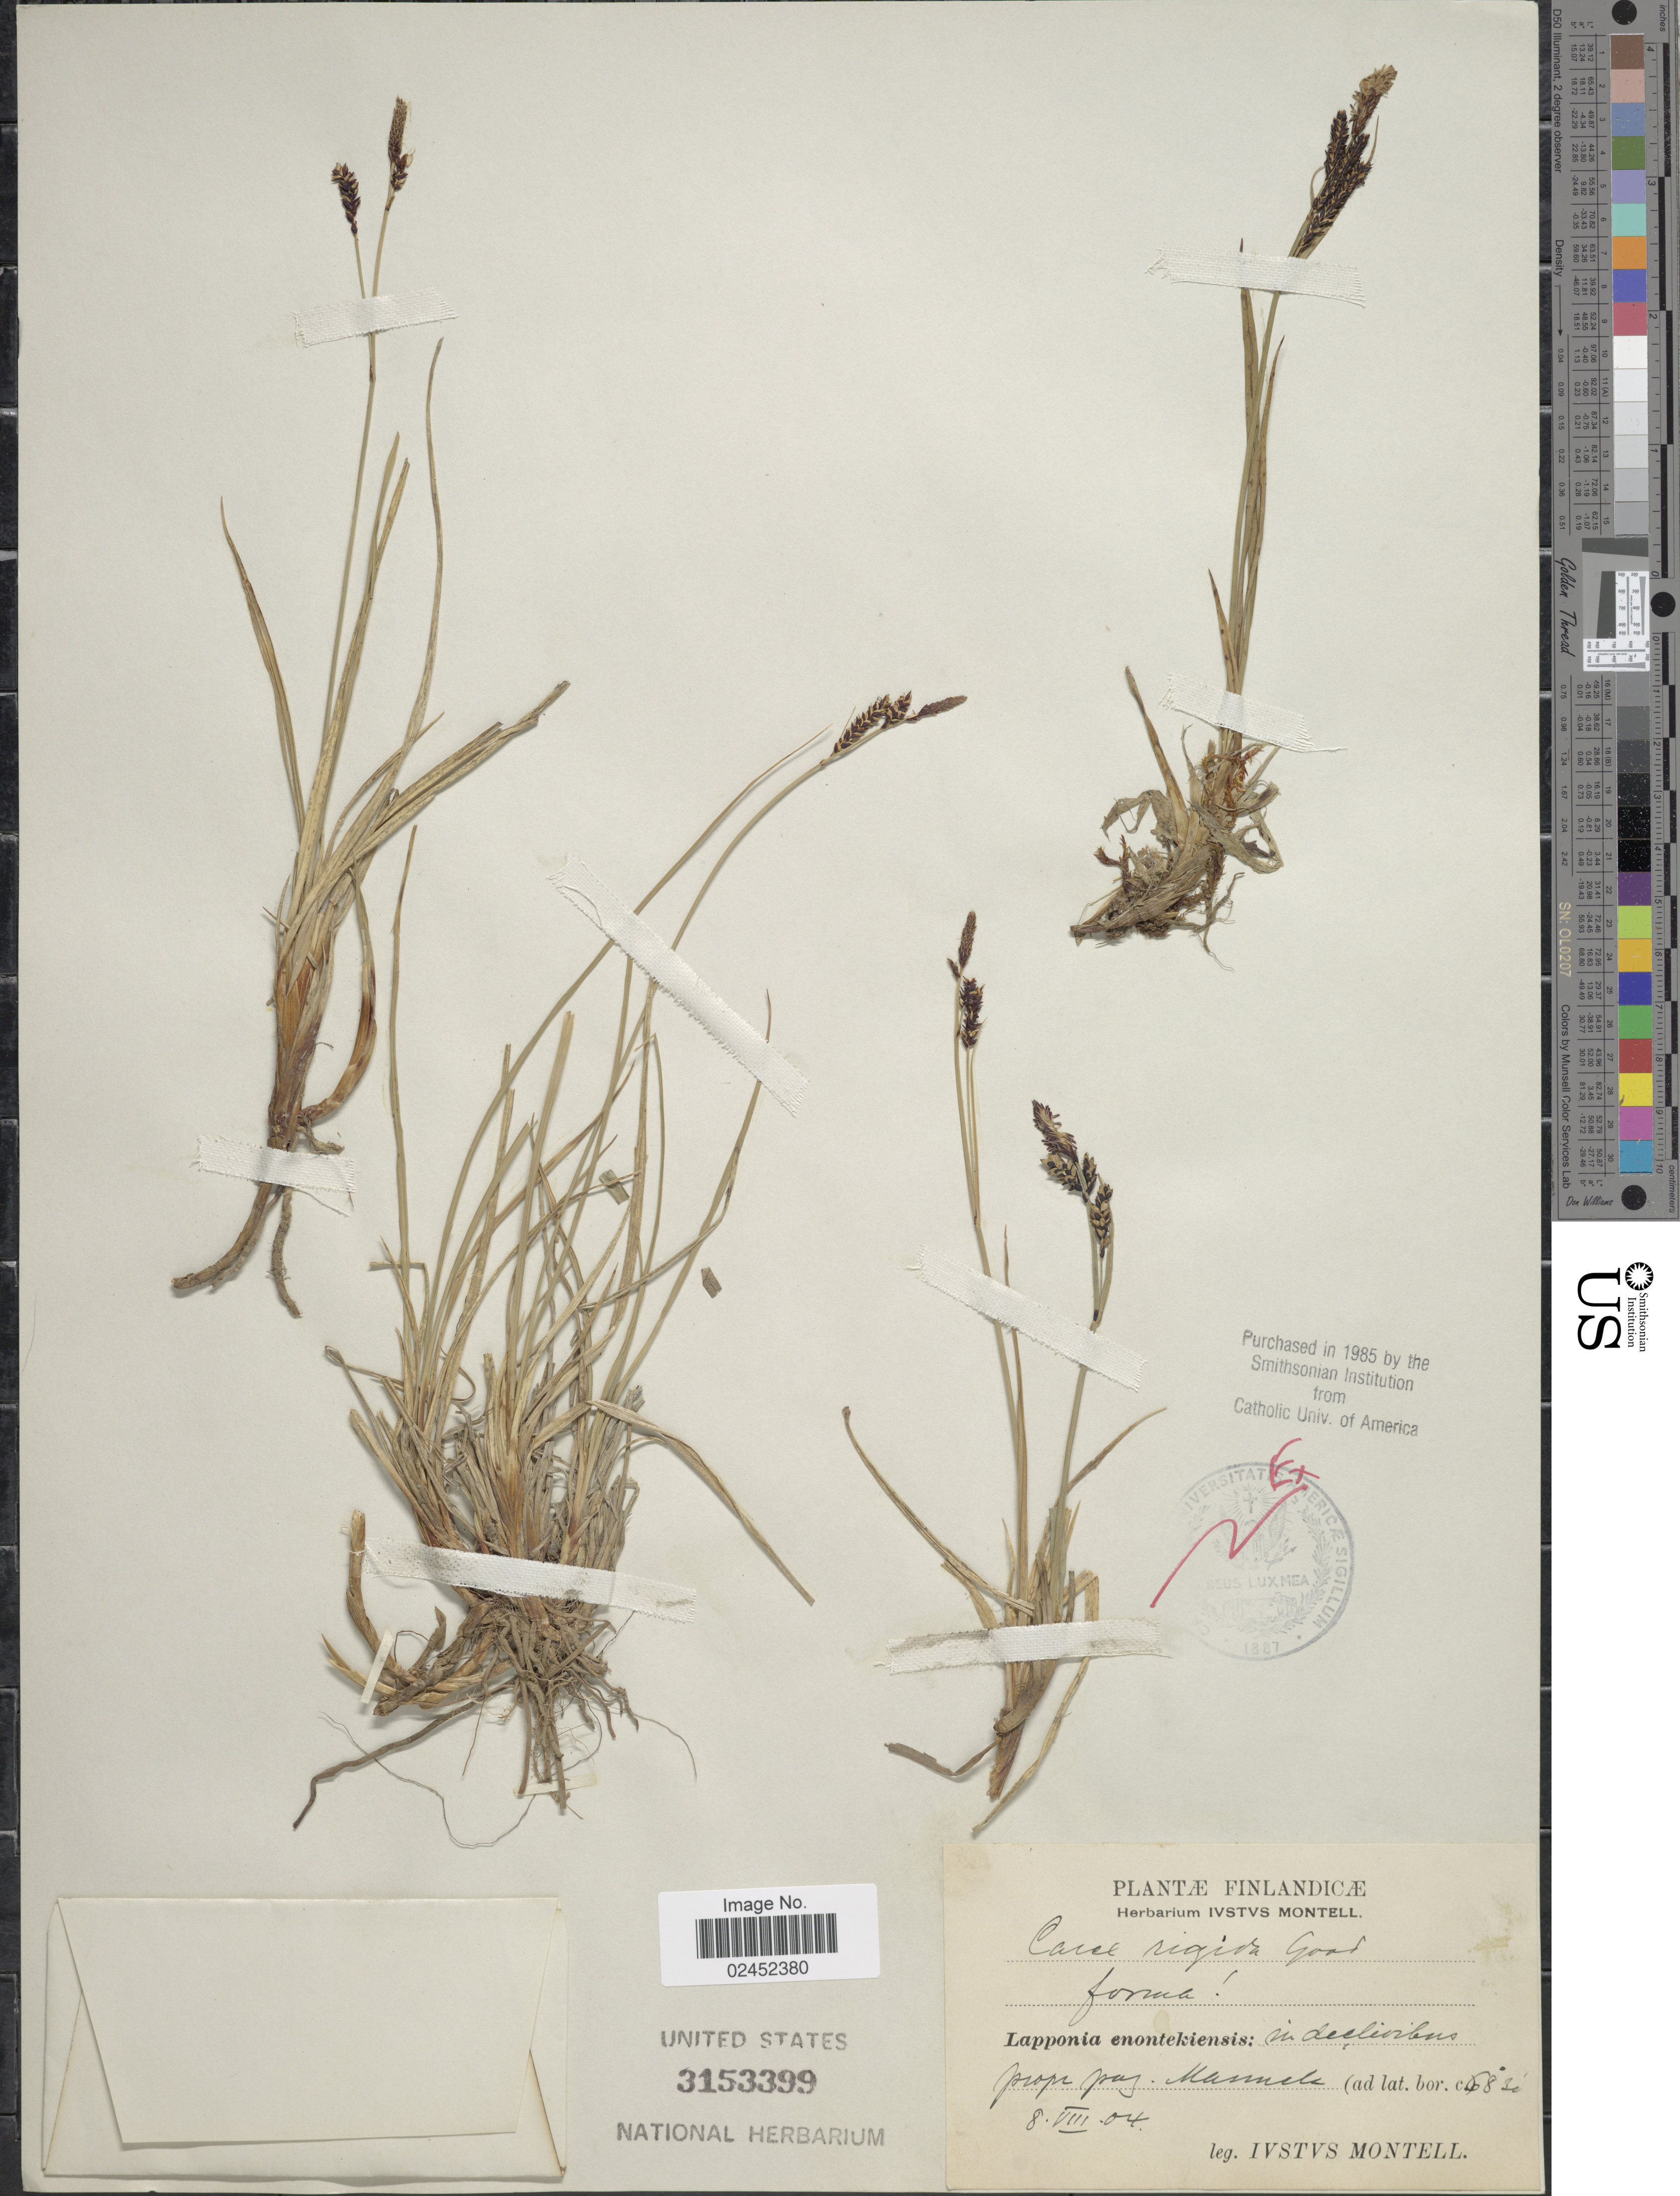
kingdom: Plantae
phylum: Tracheophyta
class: Liliopsida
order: Poales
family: Cyperaceae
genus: Carex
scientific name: Carex dacica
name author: Heuff.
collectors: I. Montell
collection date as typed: Transcribed d/m/y: 8/8/04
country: Finland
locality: Finladicae. Lapponia enontekiensis: in declivibus prope pag. Mannila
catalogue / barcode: US 3153399